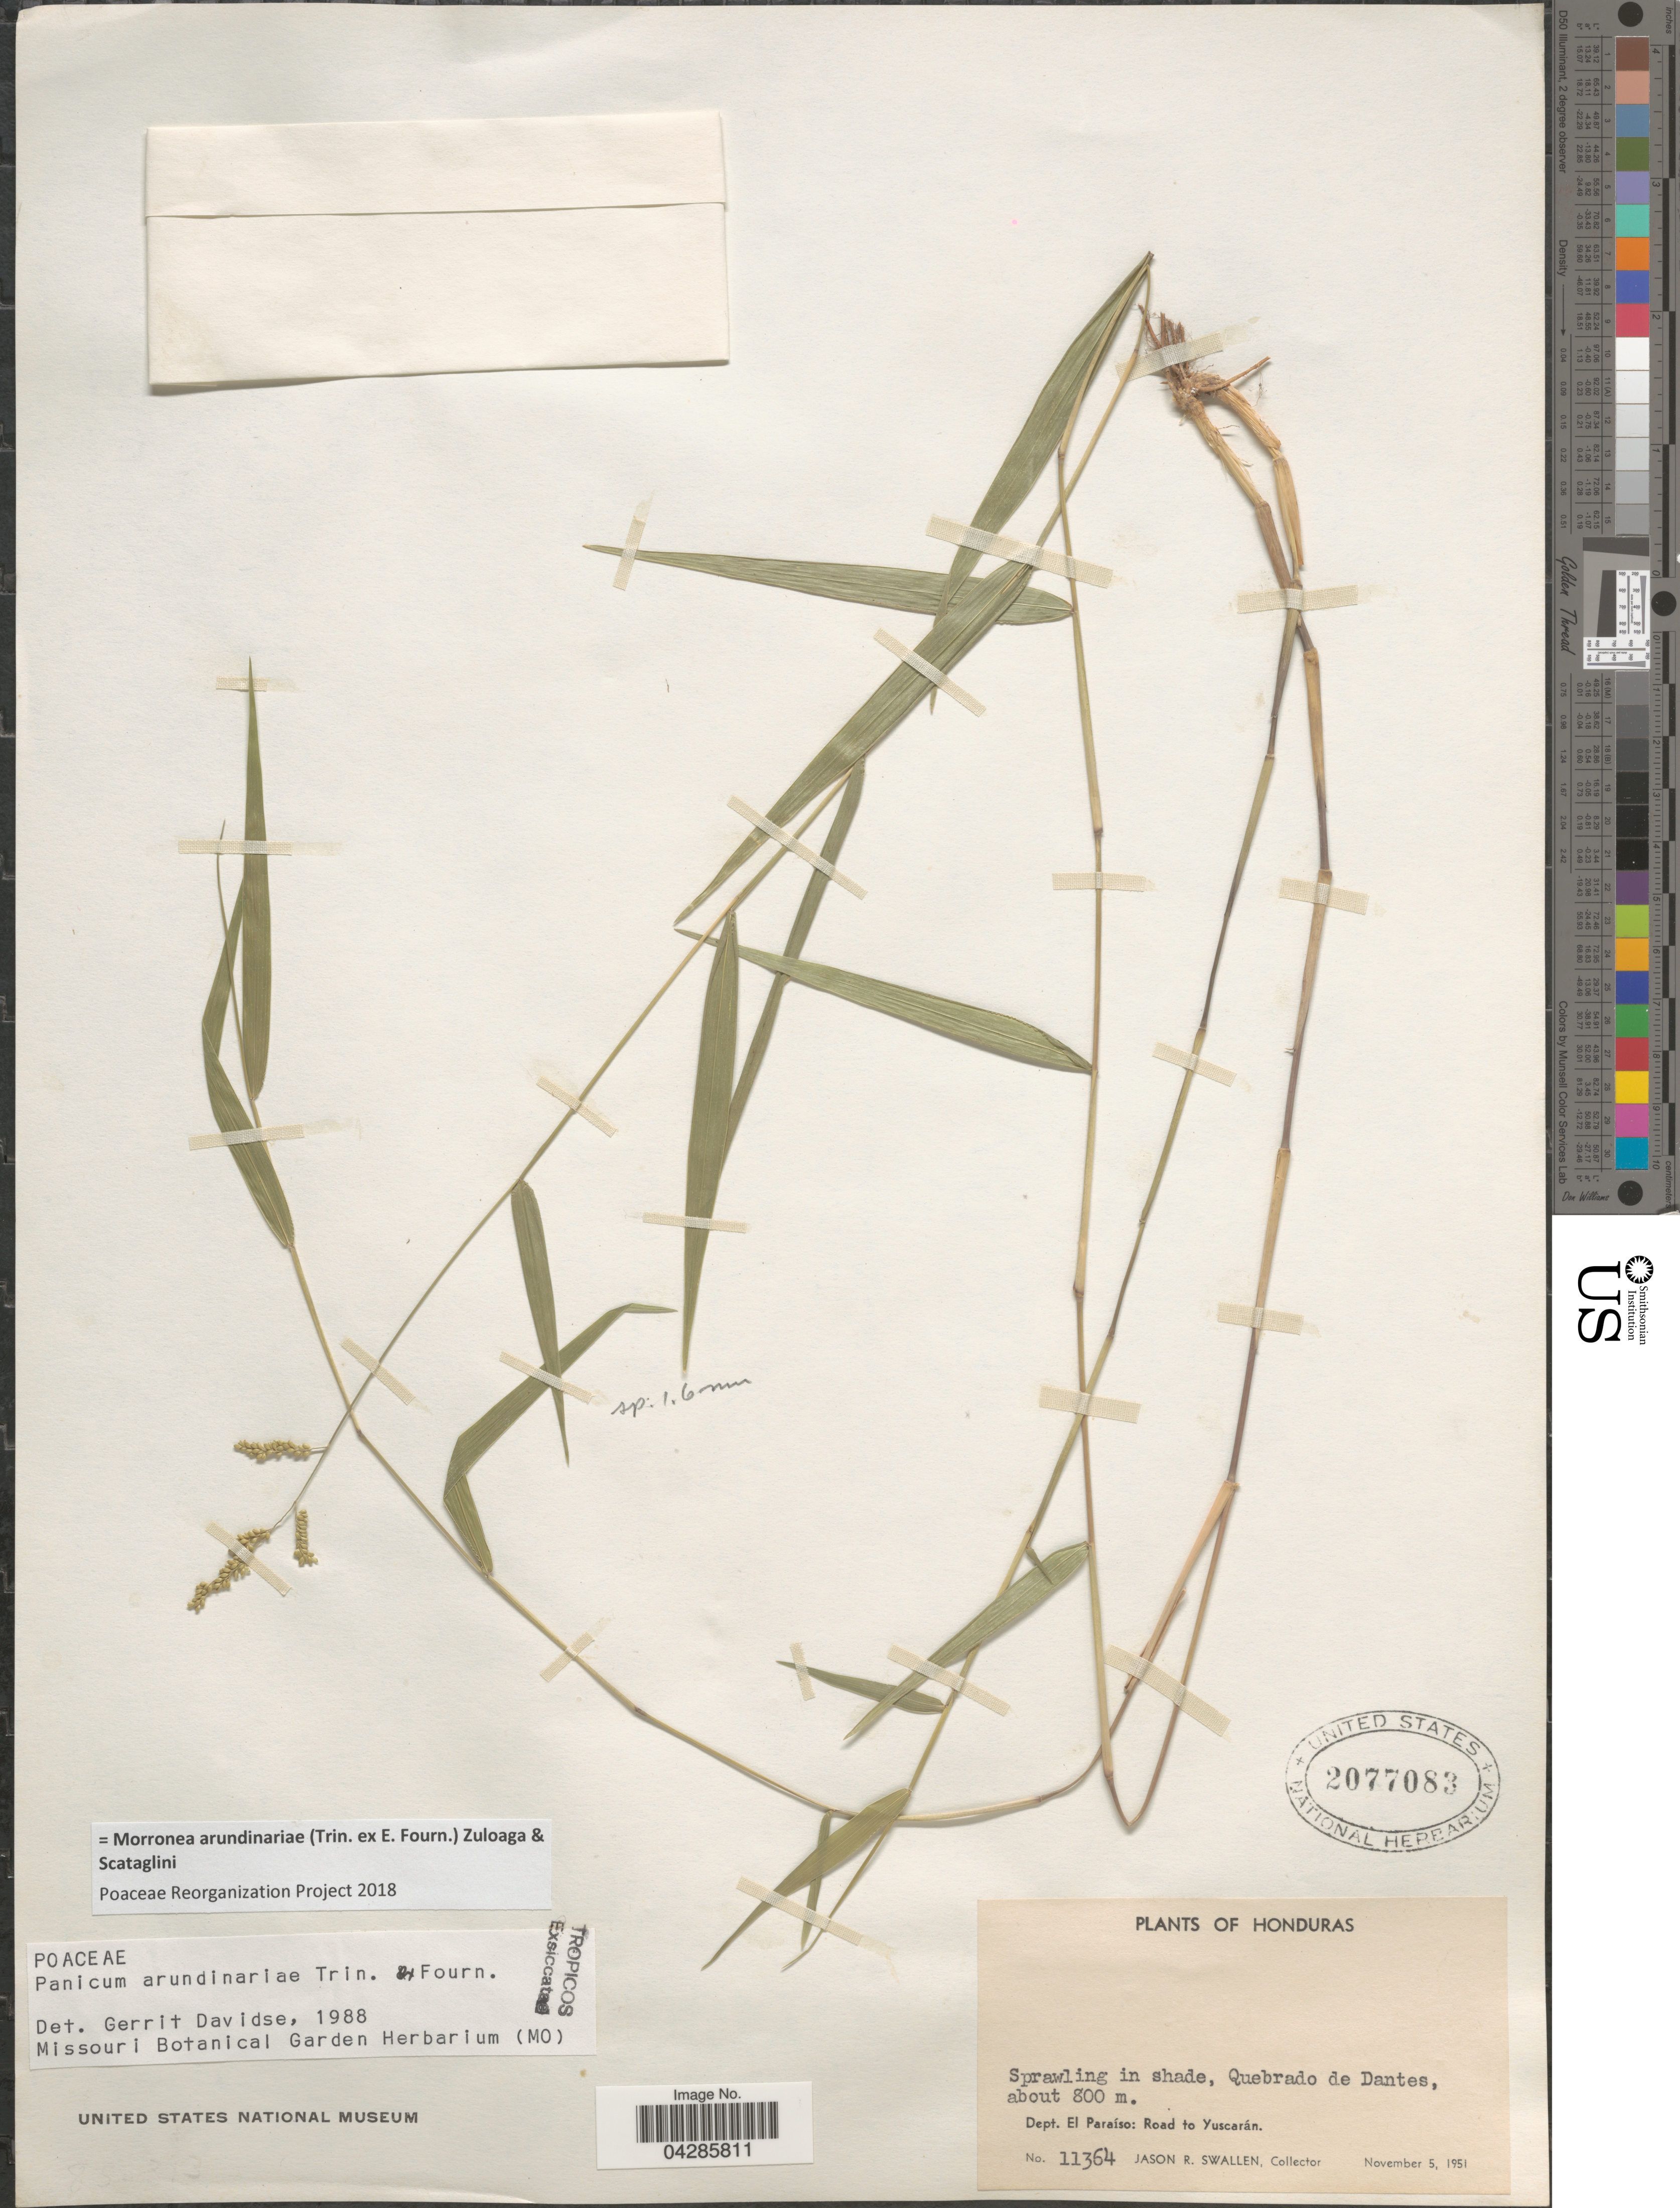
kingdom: Plantae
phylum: Tracheophyta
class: Liliopsida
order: Poales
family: Poaceae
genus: Morronea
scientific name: Morronea arundinariae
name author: (Trin. ex E. Fourn.) Zuloaga & Scataglini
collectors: J. R. Swallen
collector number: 11364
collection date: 1951-11-05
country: Honduras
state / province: El Paraiso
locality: Sprawling in shade, Quebrado de Dantes. Dept. El Paraíso: Road to Yuscarán.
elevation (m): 800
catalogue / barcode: US 2077083